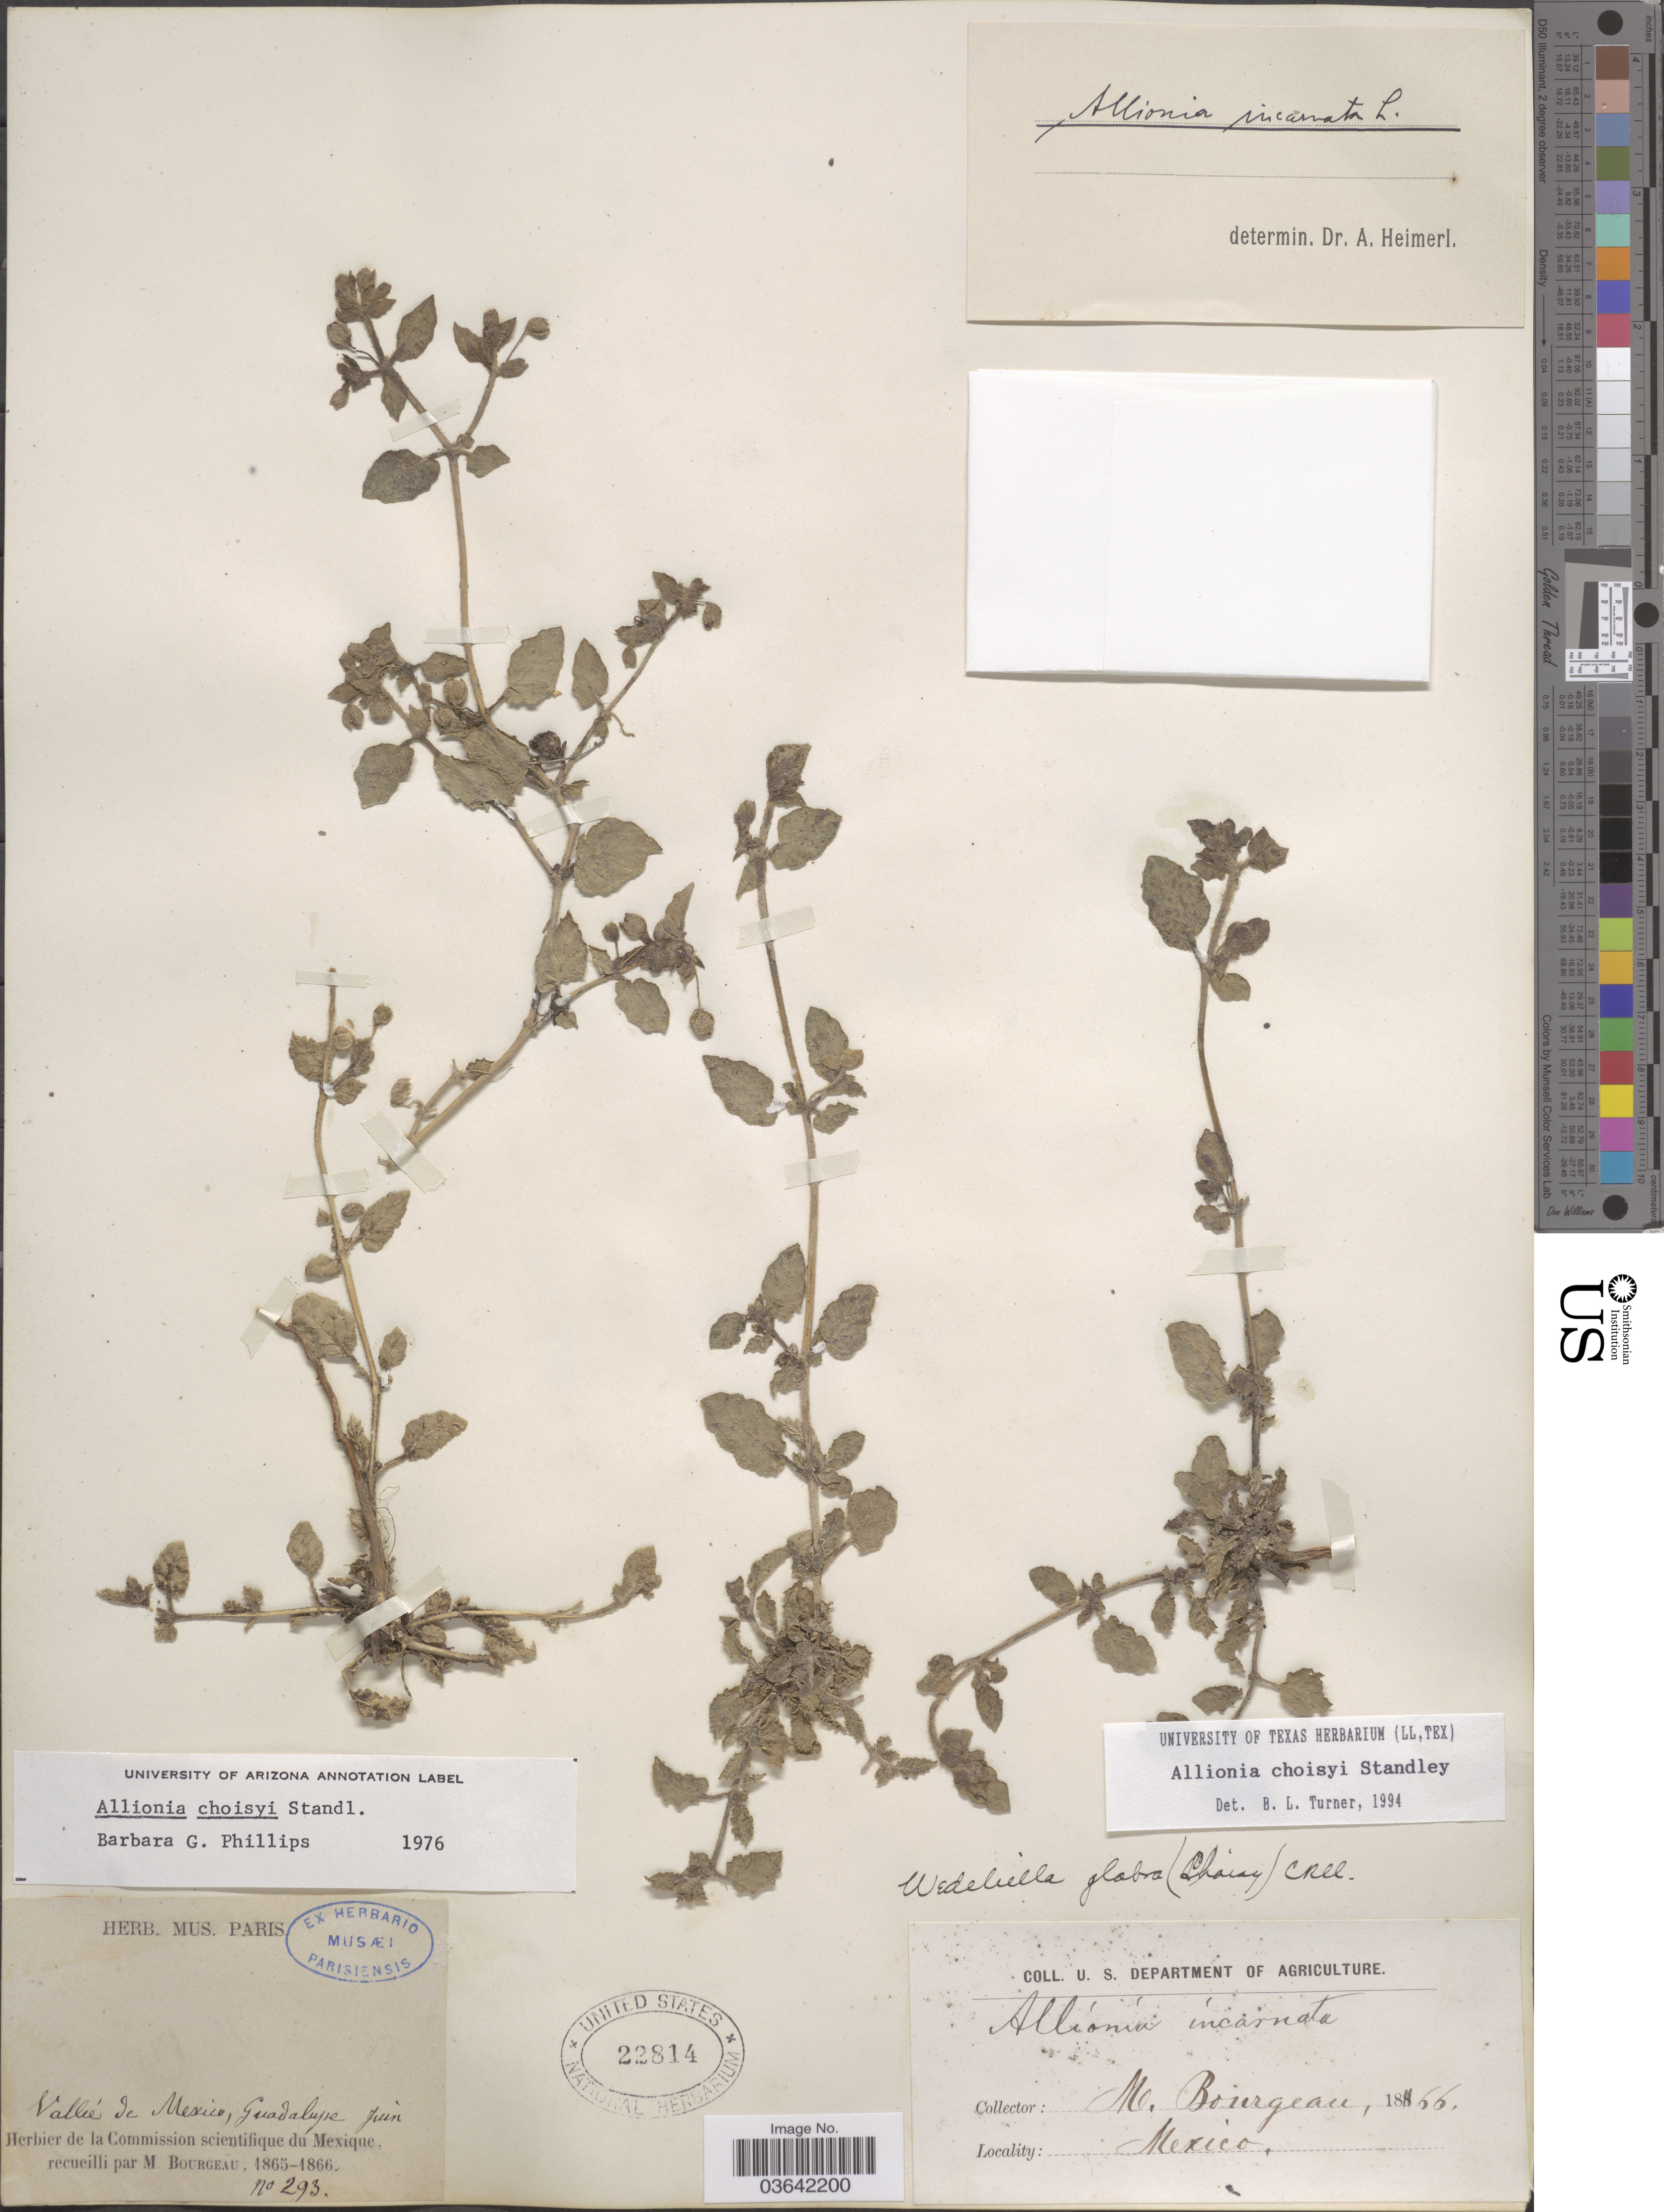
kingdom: Plantae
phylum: Tracheophyta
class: Magnoliopsida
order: Caryophyllales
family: Nyctaginaceae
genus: Allionia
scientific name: Allionia choisyi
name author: Standl.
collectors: M. Bourgeau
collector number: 293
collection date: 1865-06/1866-06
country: Mexico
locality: Vallée de Mexico, Guadalupe.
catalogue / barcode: US 22814